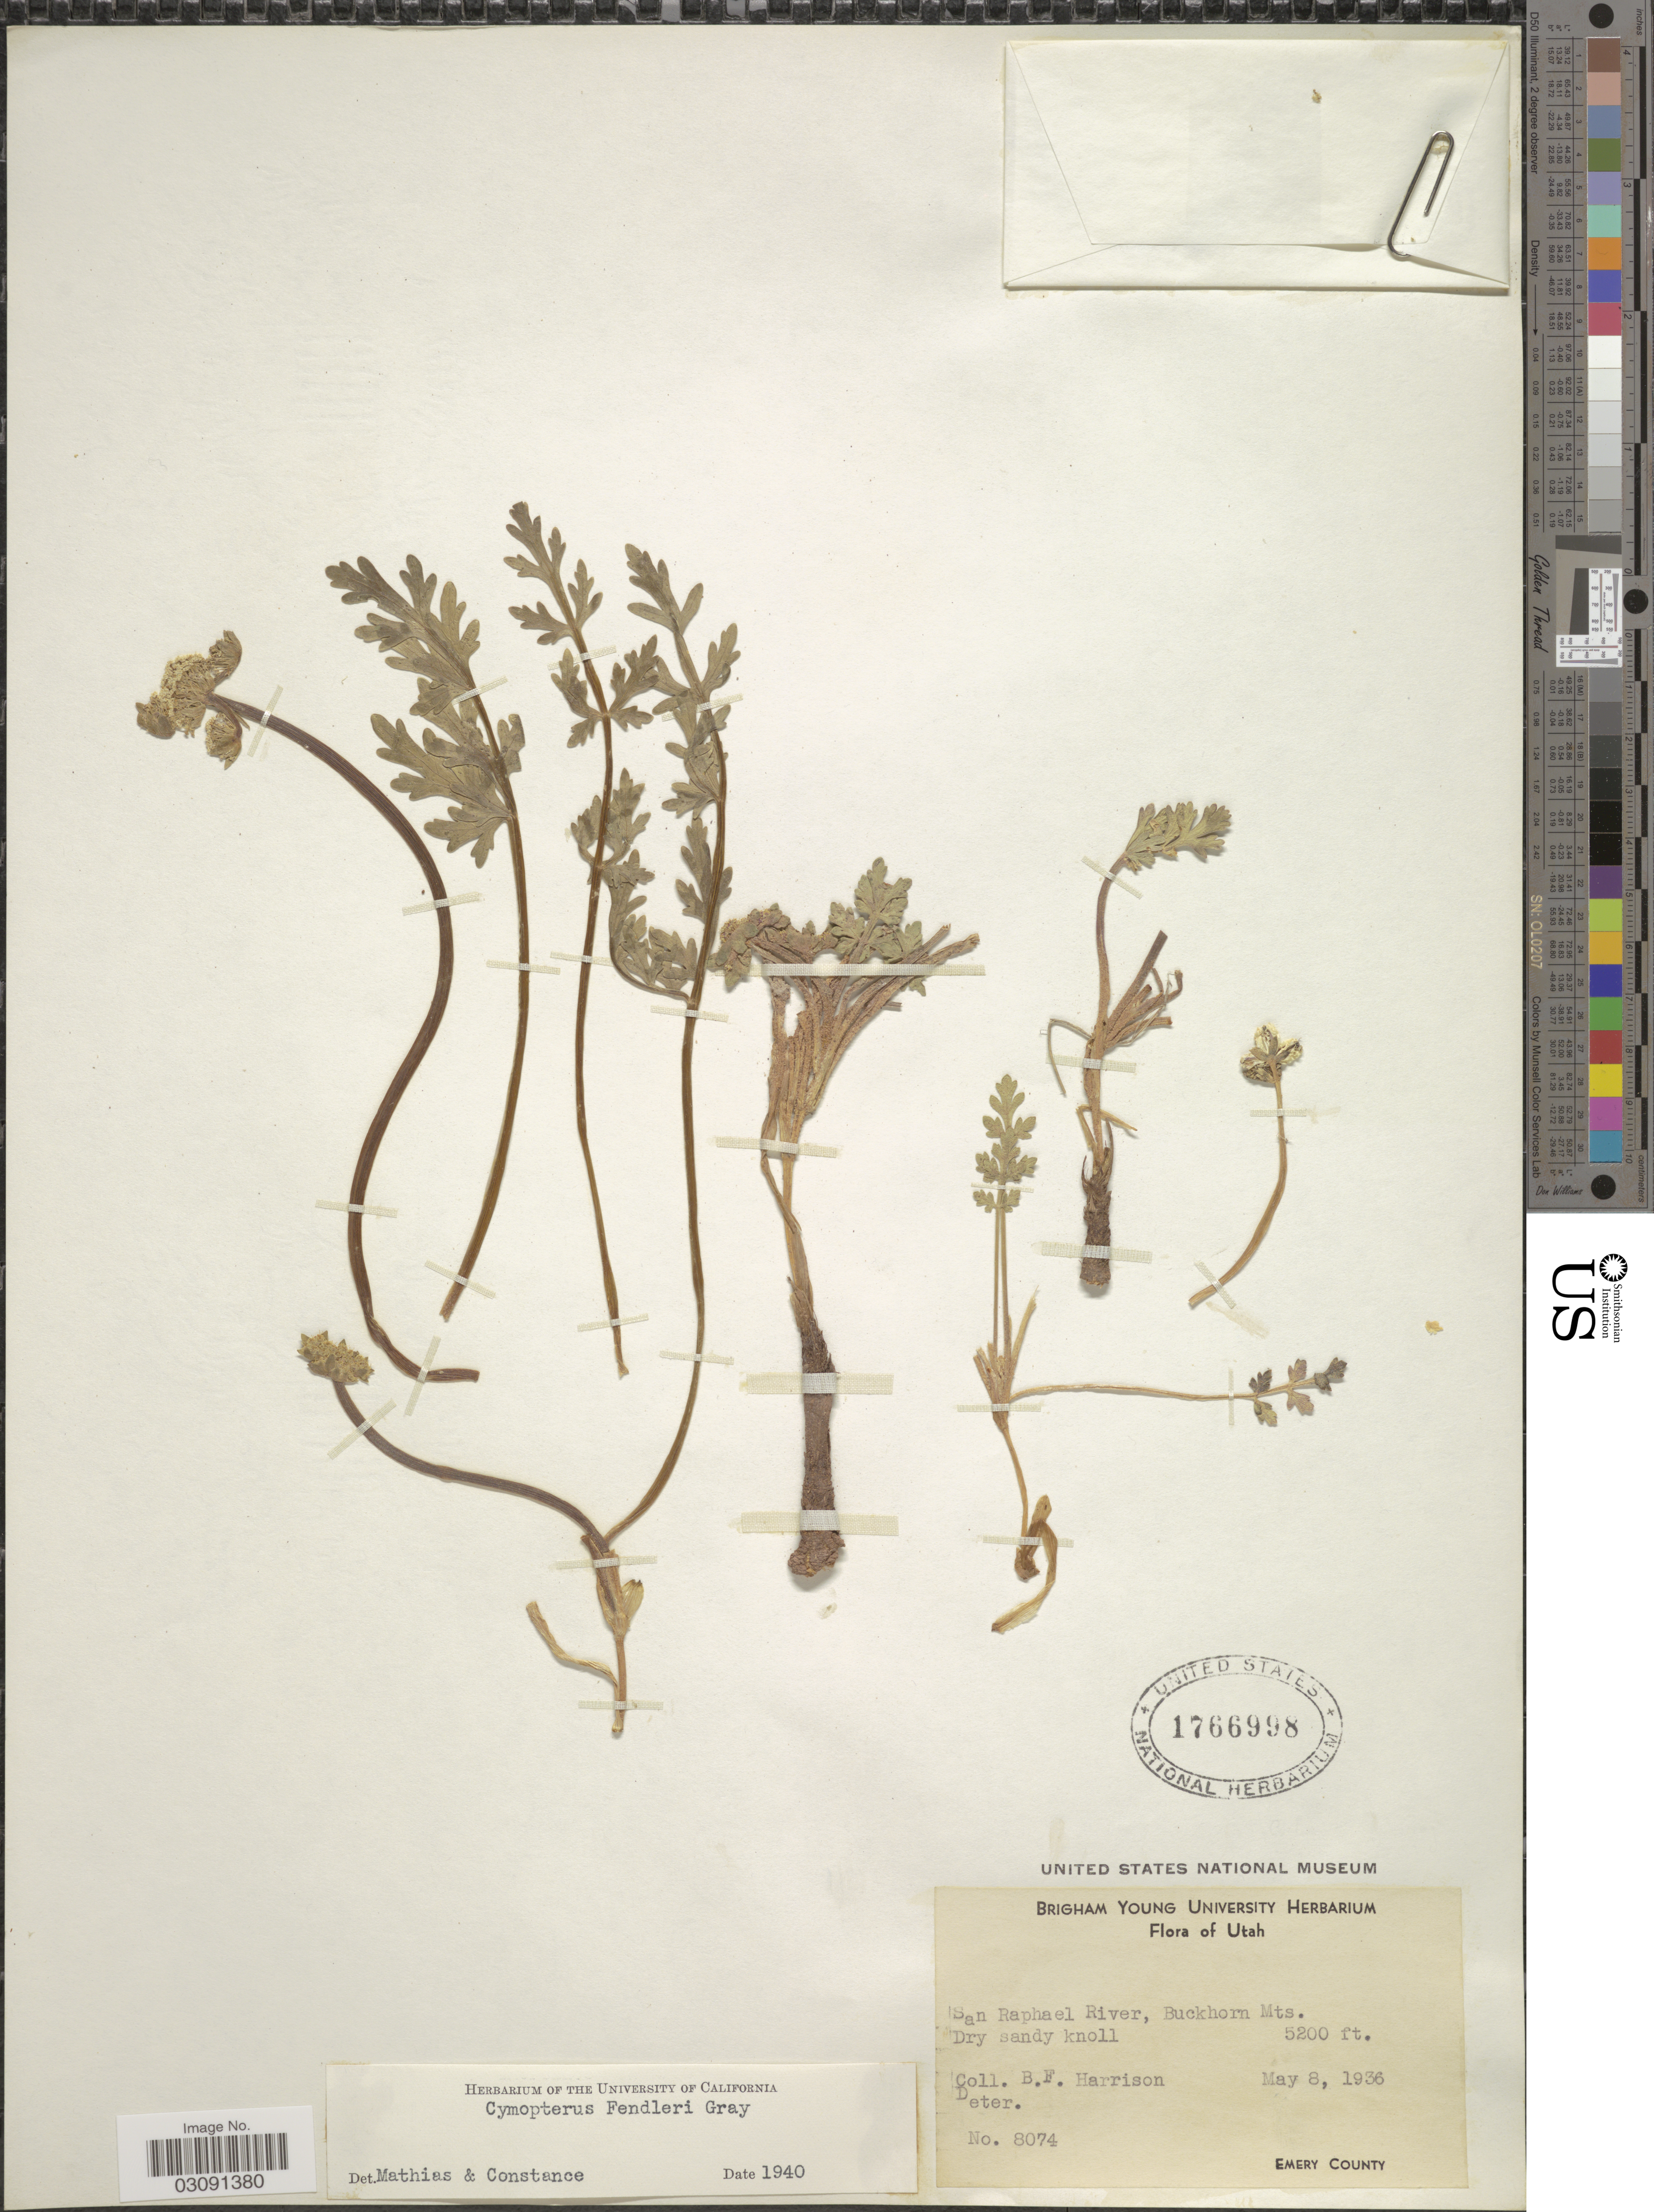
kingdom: Plantae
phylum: Tracheophyta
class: Magnoliopsida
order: Apiales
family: Apiaceae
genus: Cymopterus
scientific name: Cymopterus fendleri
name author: A. Gray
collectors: B. F. Harrison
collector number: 8074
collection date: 1936-05-08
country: United States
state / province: Utah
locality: San Raphael River, Buckhorn Mts. Emery County.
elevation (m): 1585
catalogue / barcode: US 1766998